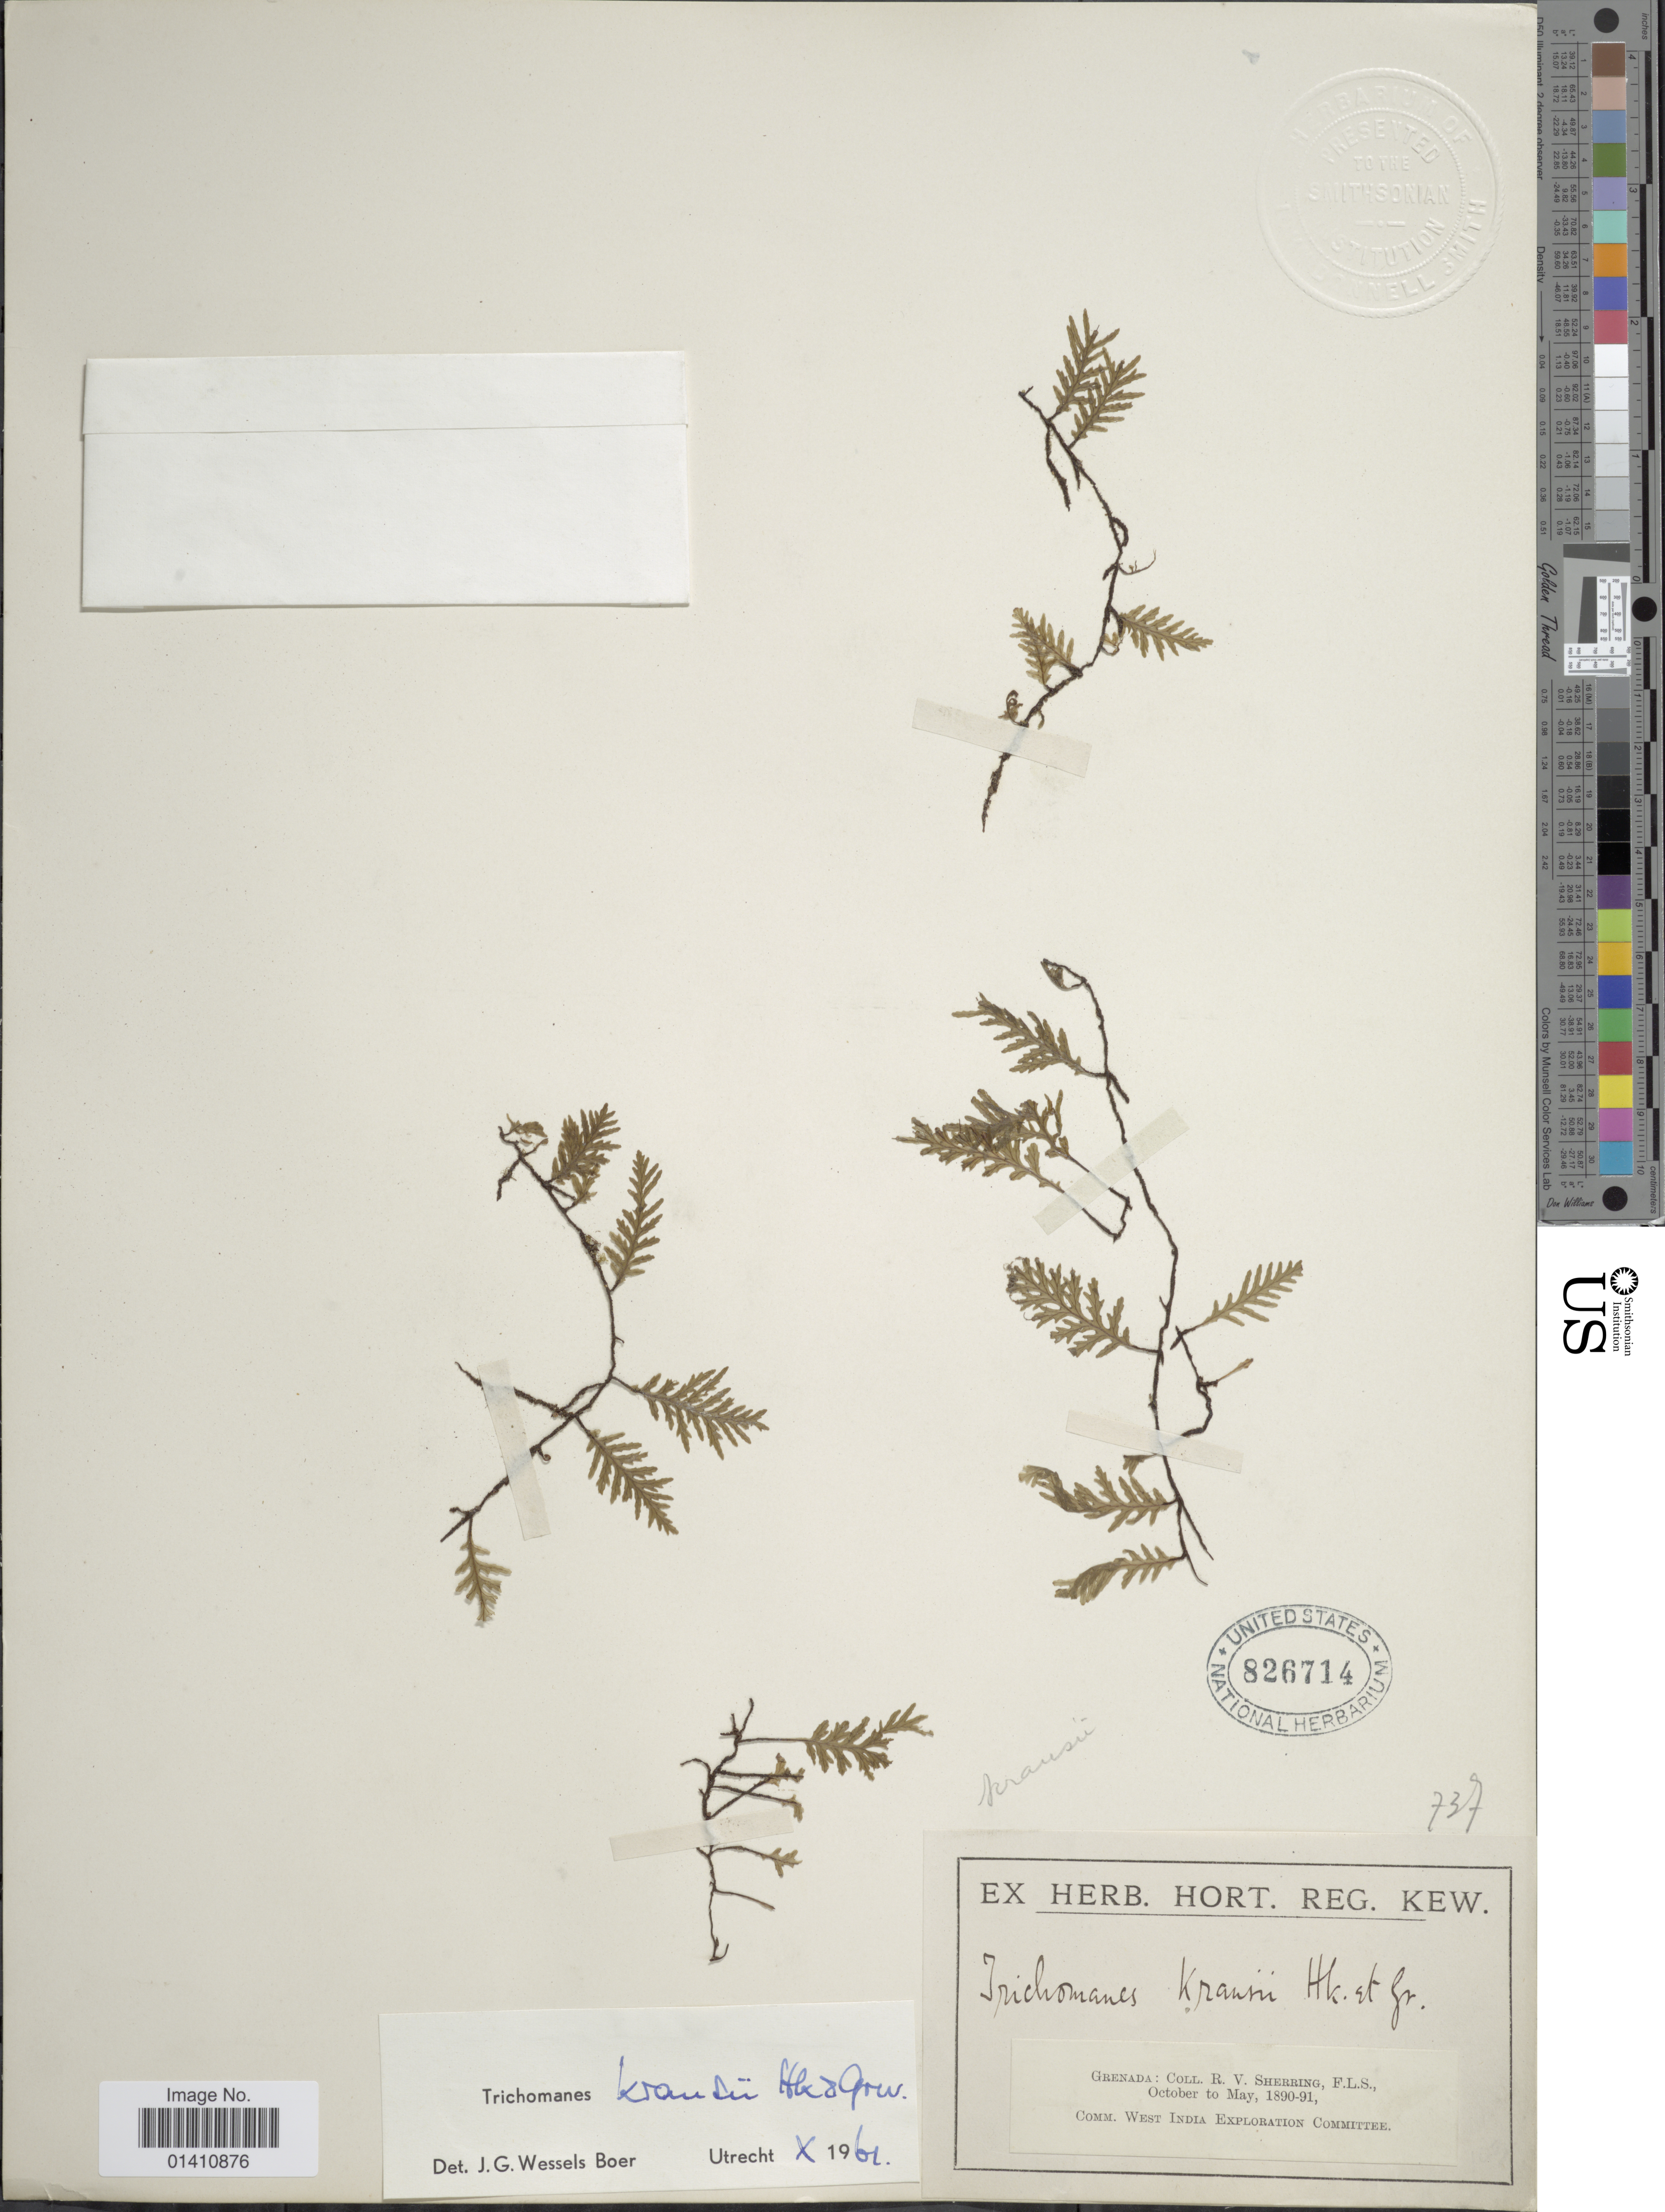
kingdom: Plantae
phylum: Tracheophyta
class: Polypodiopsida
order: Hymenophyllales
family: Hymenophyllaceae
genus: Didymoglossum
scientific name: Didymoglossum kraussii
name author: (Hook. & Grev.) C. Presl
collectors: R. Sherring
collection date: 1890-10/1891-05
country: Grenada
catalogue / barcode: US 826714